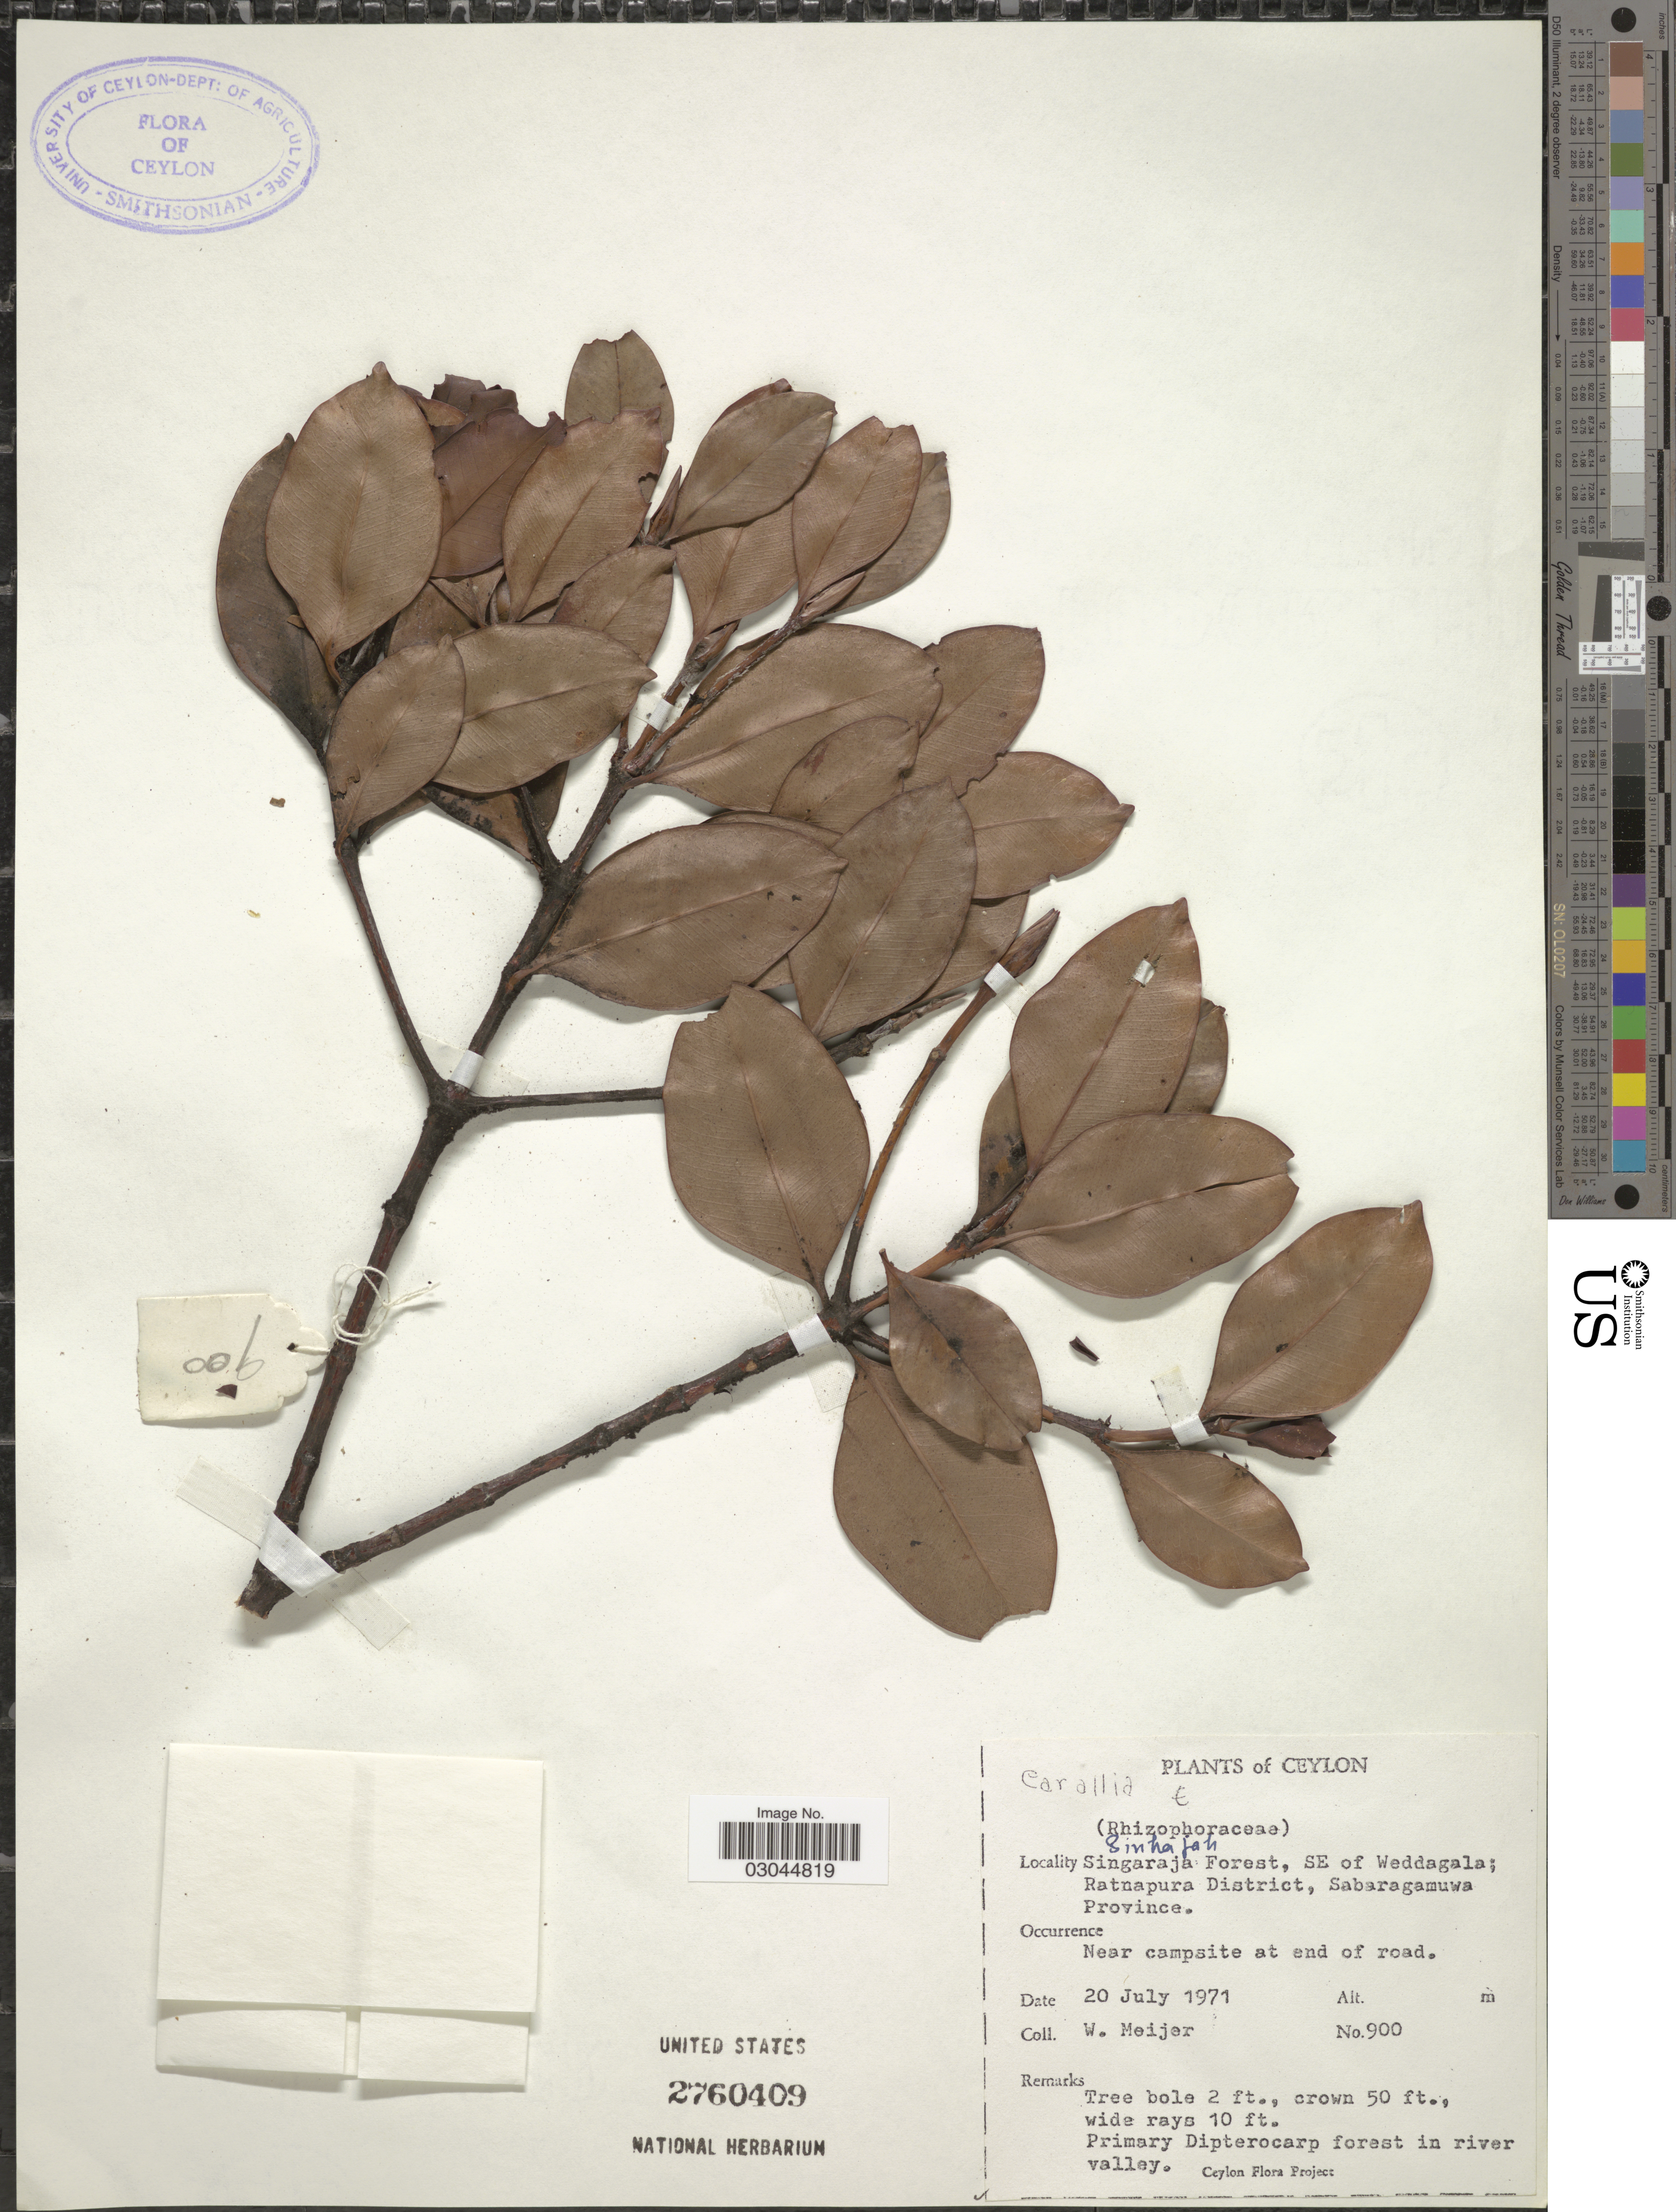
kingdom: Plantae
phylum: Tracheophyta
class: Magnoliopsida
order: Malpighiales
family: Rhizophoraceae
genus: Carallia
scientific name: Carallia sp.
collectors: W. Meijer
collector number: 900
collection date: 1971-07-20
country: Sri Lanka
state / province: Sabaragamuwa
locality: Singaraja Forest, SE of Weddagala; Ratnapura District. Near campsite at end of road.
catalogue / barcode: US 2760409